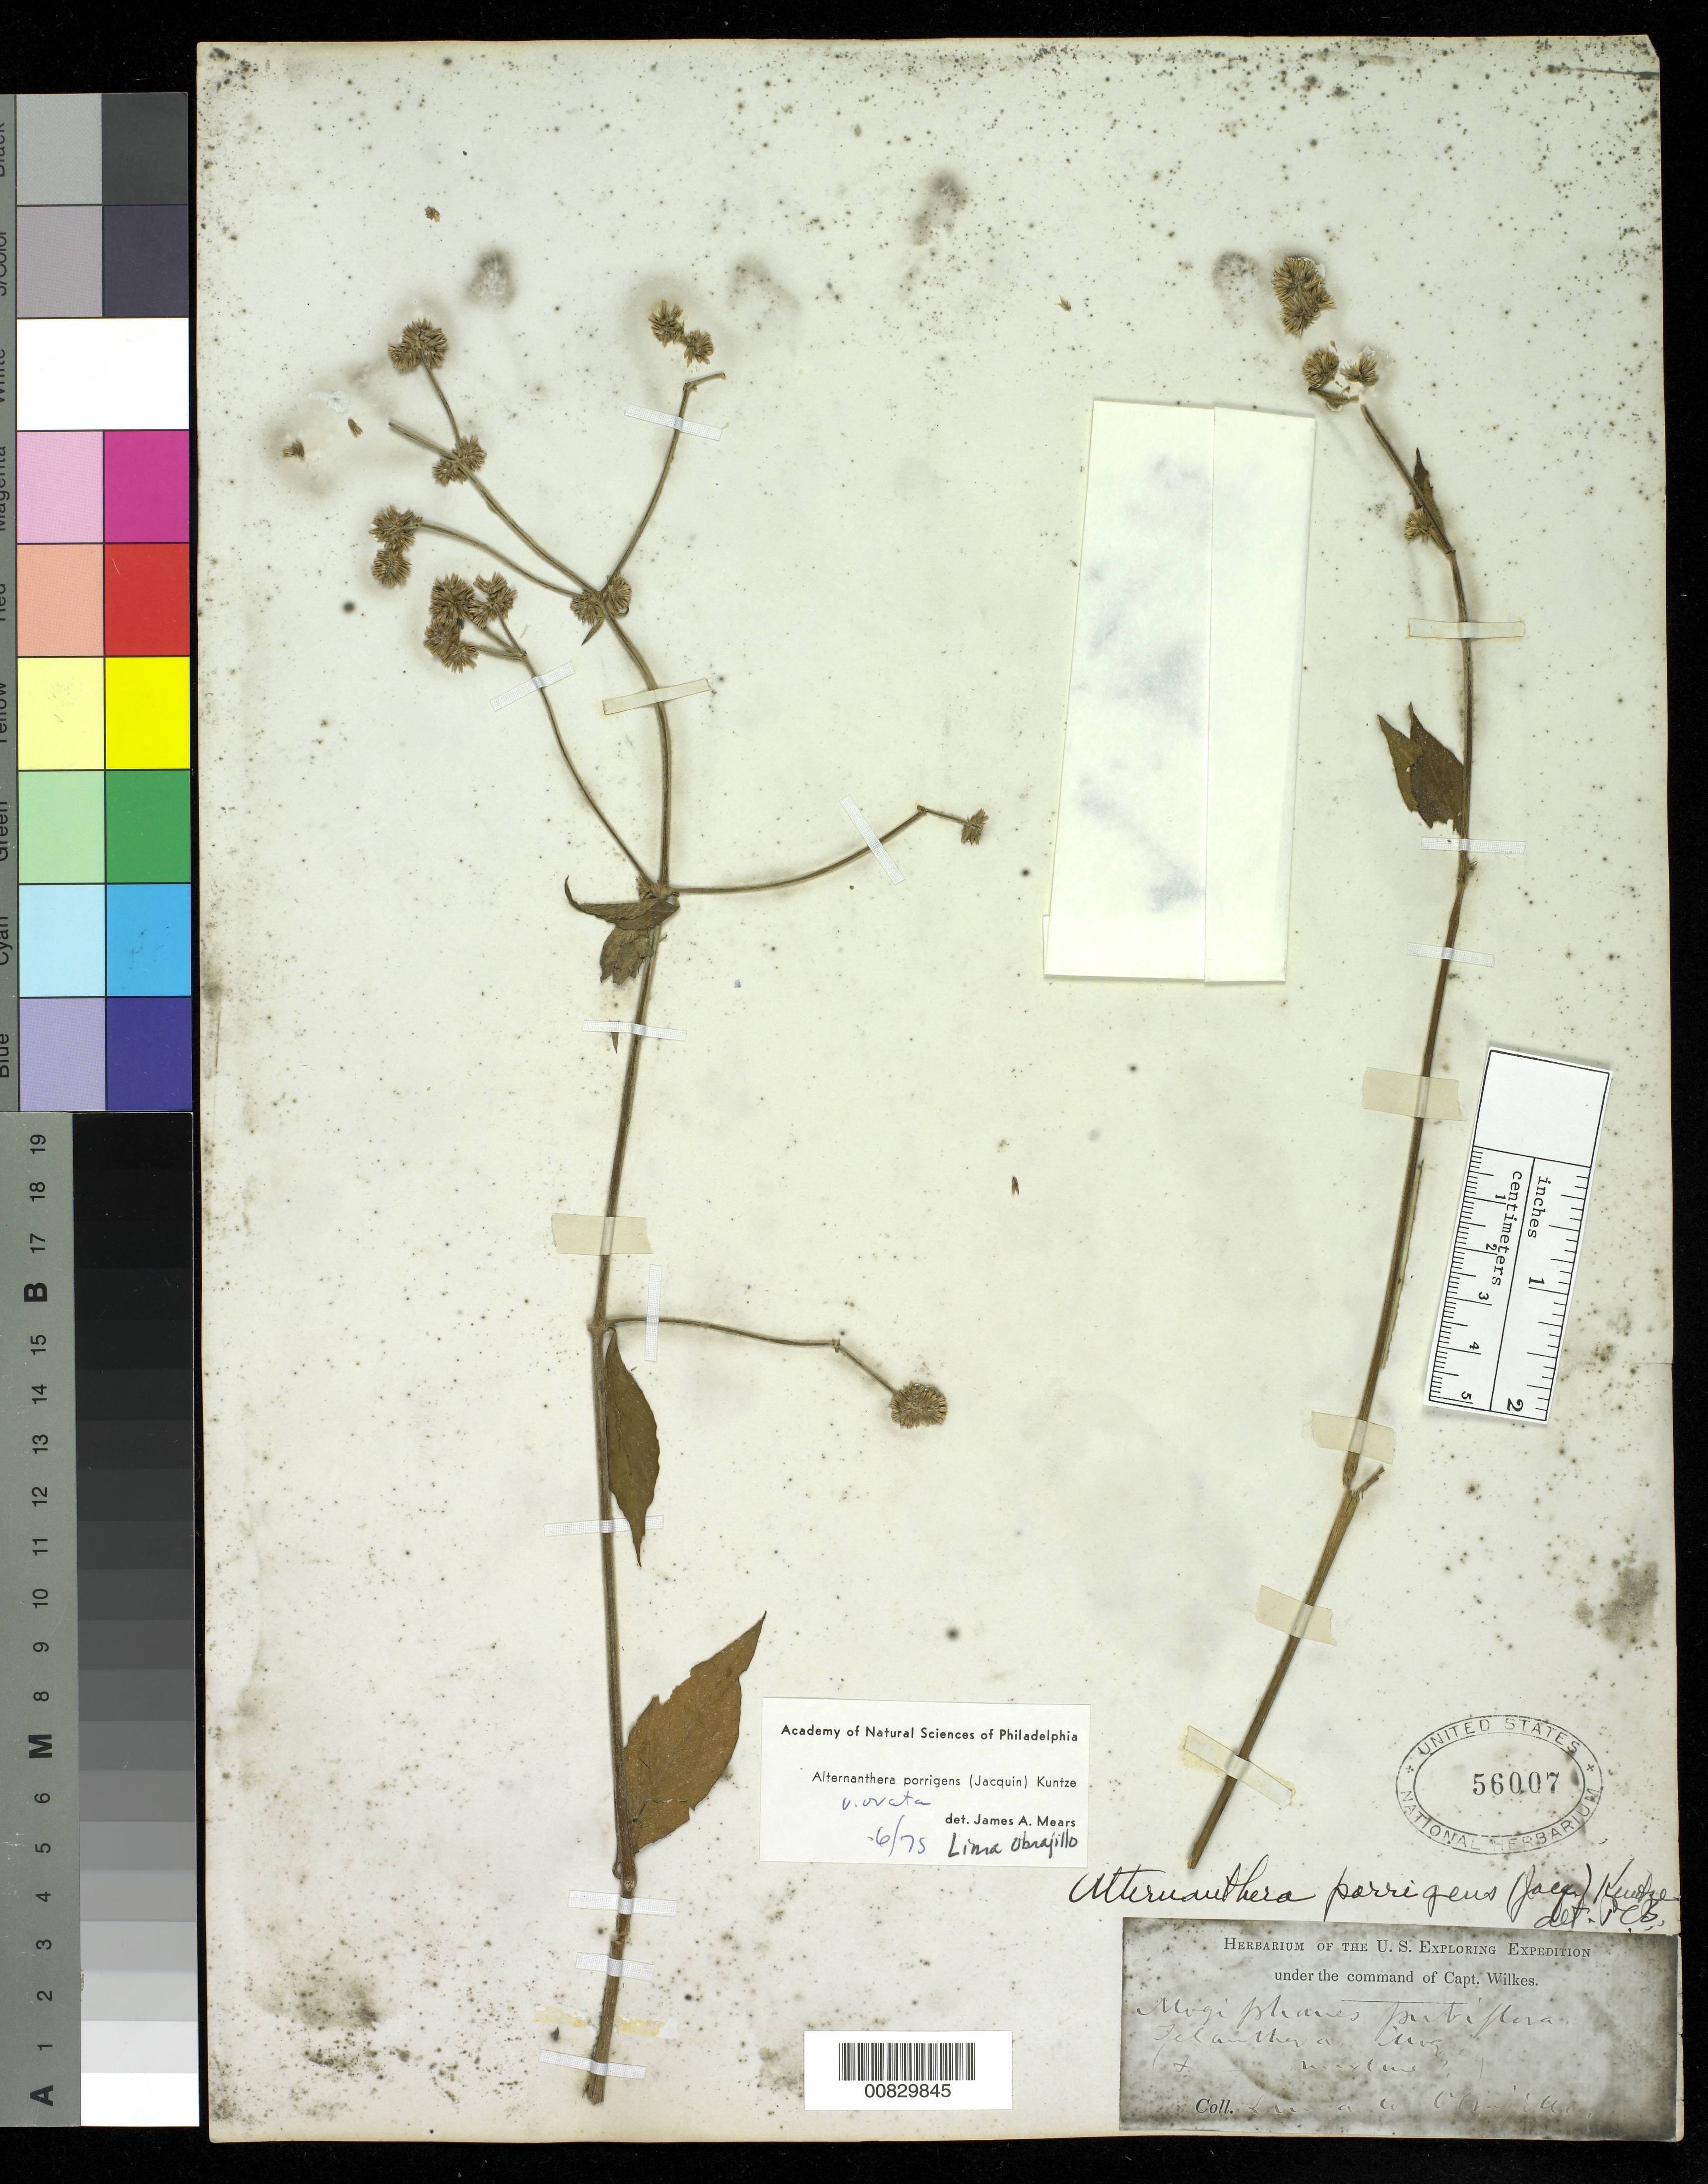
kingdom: Plantae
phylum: Tracheophyta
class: Magnoliopsida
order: Caryophyllales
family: Amaranthaceae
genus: Alternanthera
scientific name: Alternanthera porrigens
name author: (Jacq.) Kuntze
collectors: Wilkes Explor. Exped.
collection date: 1838/1842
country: Peru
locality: Lima to Obrajillo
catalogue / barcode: US 56007